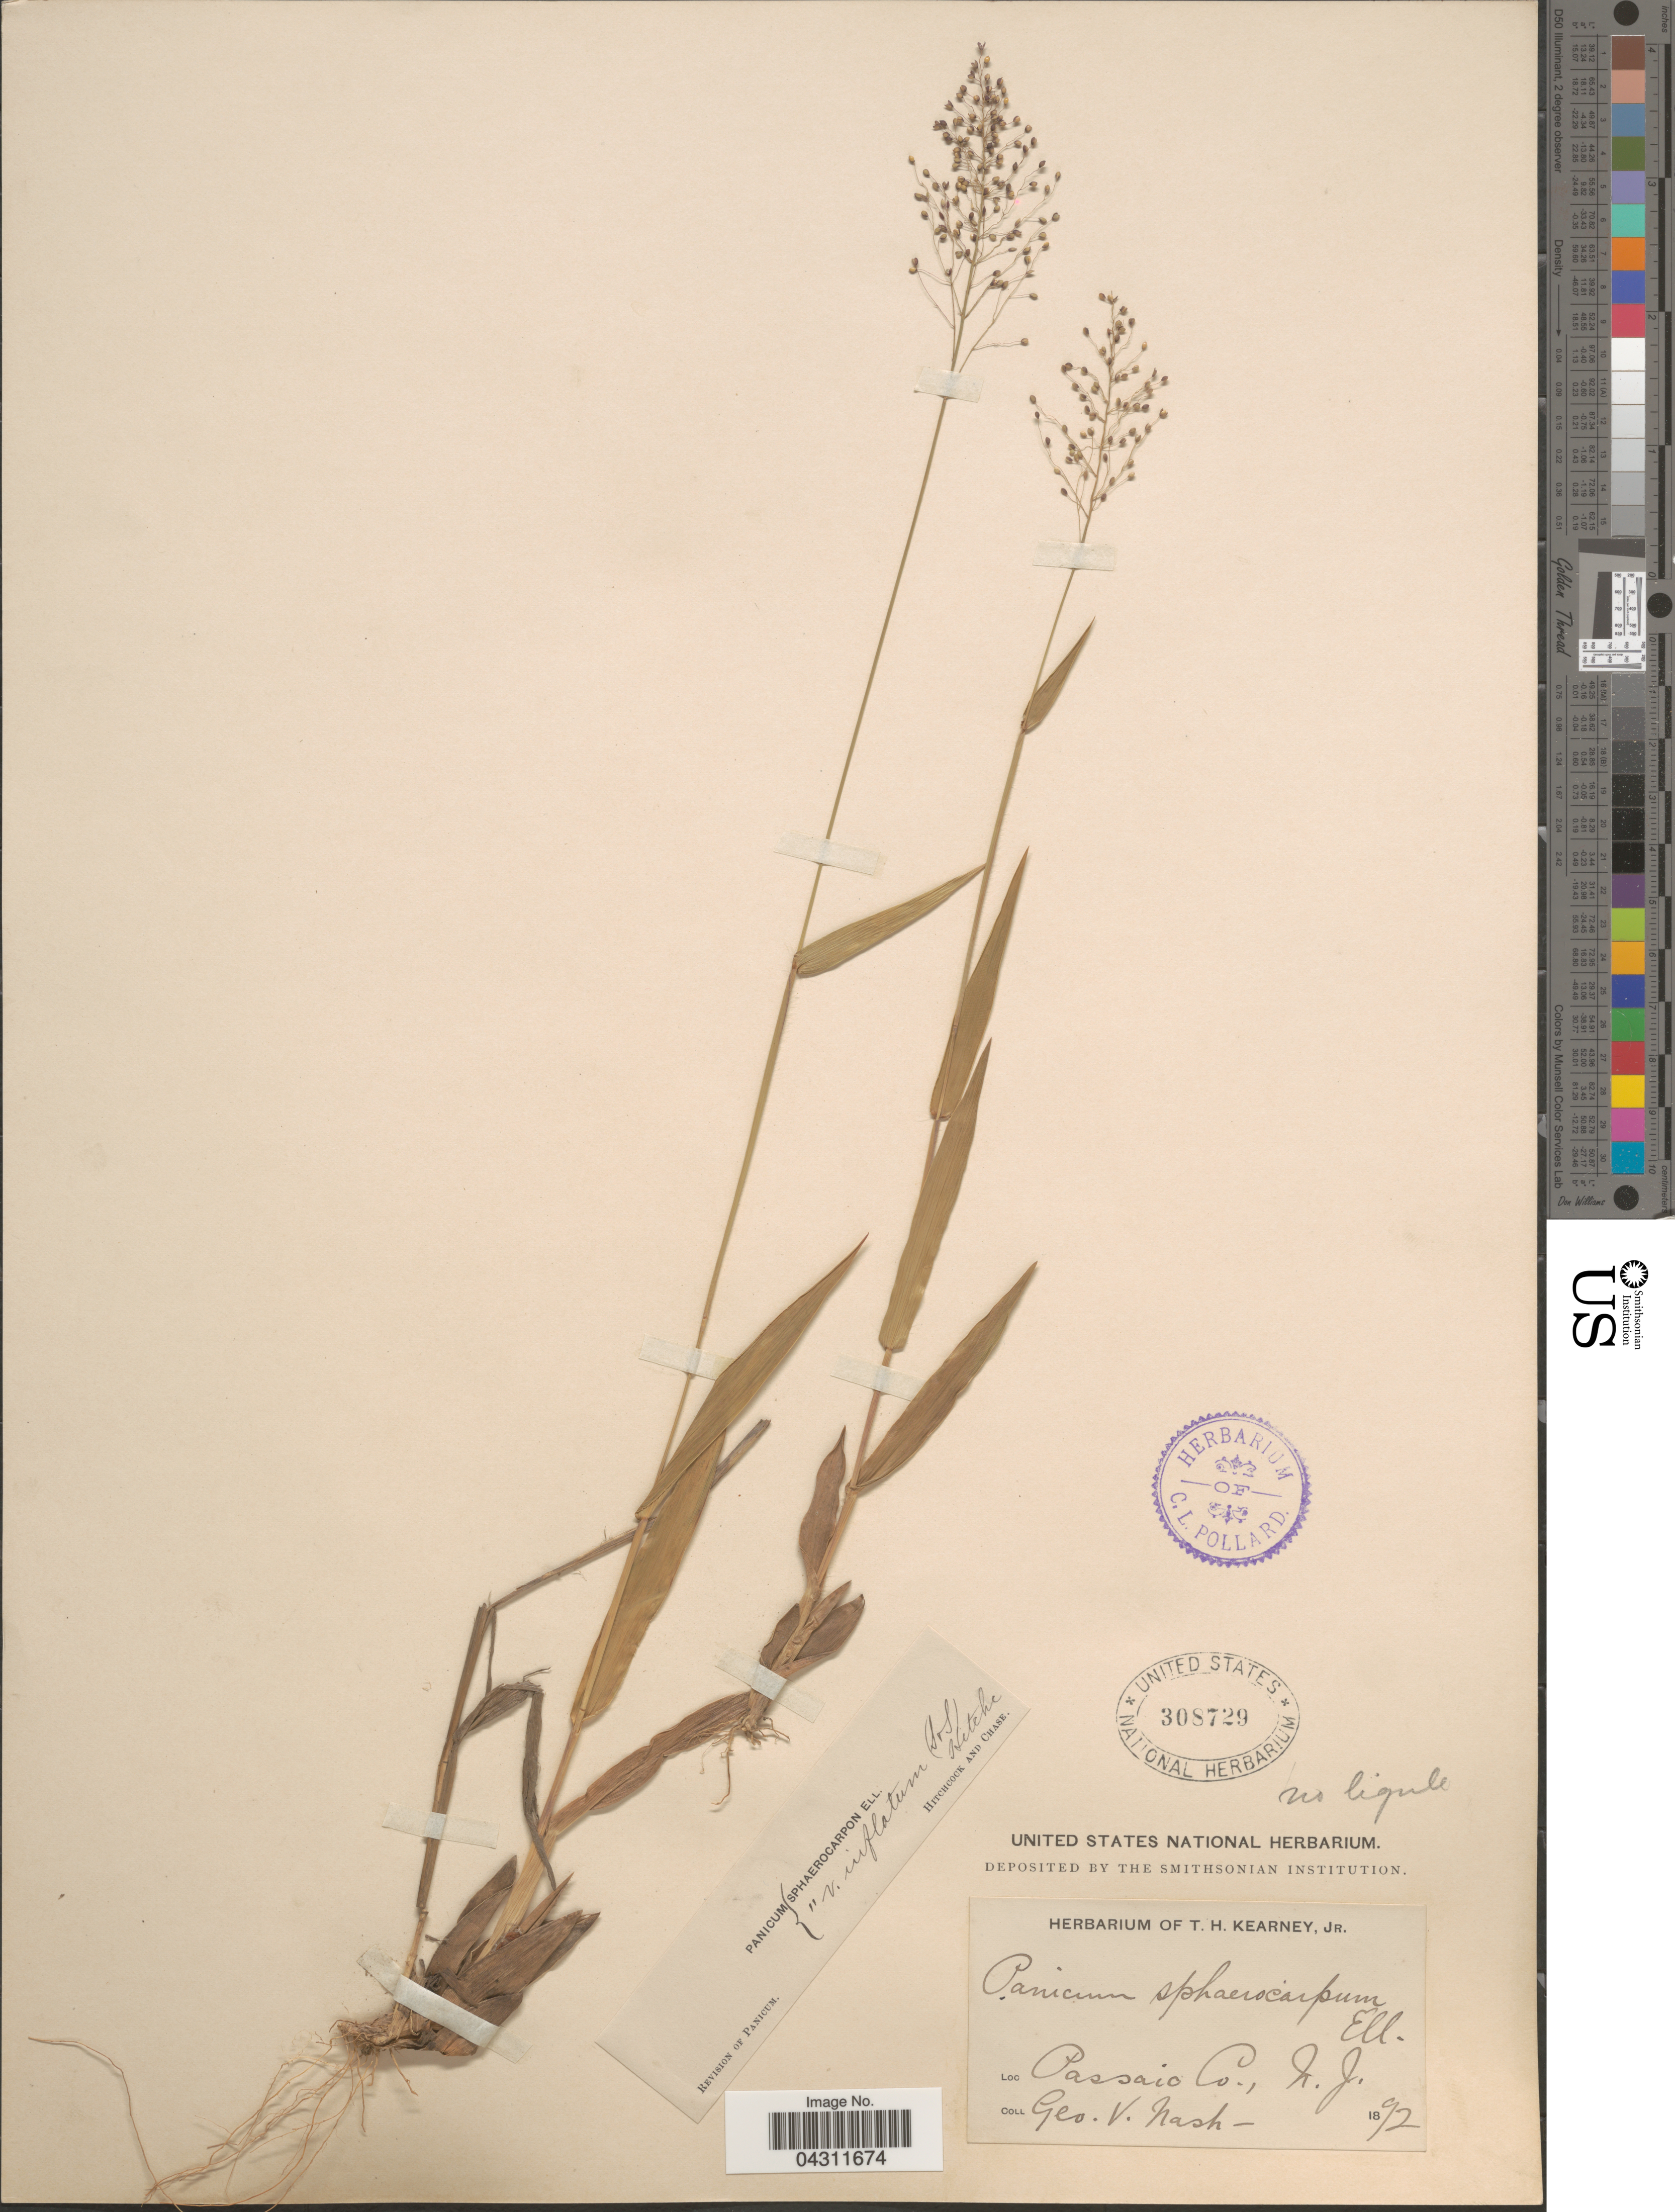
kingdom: Plantae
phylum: Tracheophyta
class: Liliopsida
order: Poales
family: Poaceae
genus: Dichanthelium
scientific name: Dichanthelium strigosum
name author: (Muhl. ex Elliott) Freckmann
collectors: G. V. Nash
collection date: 1892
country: United States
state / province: New Jersey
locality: Passaio Co.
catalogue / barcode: US 308729